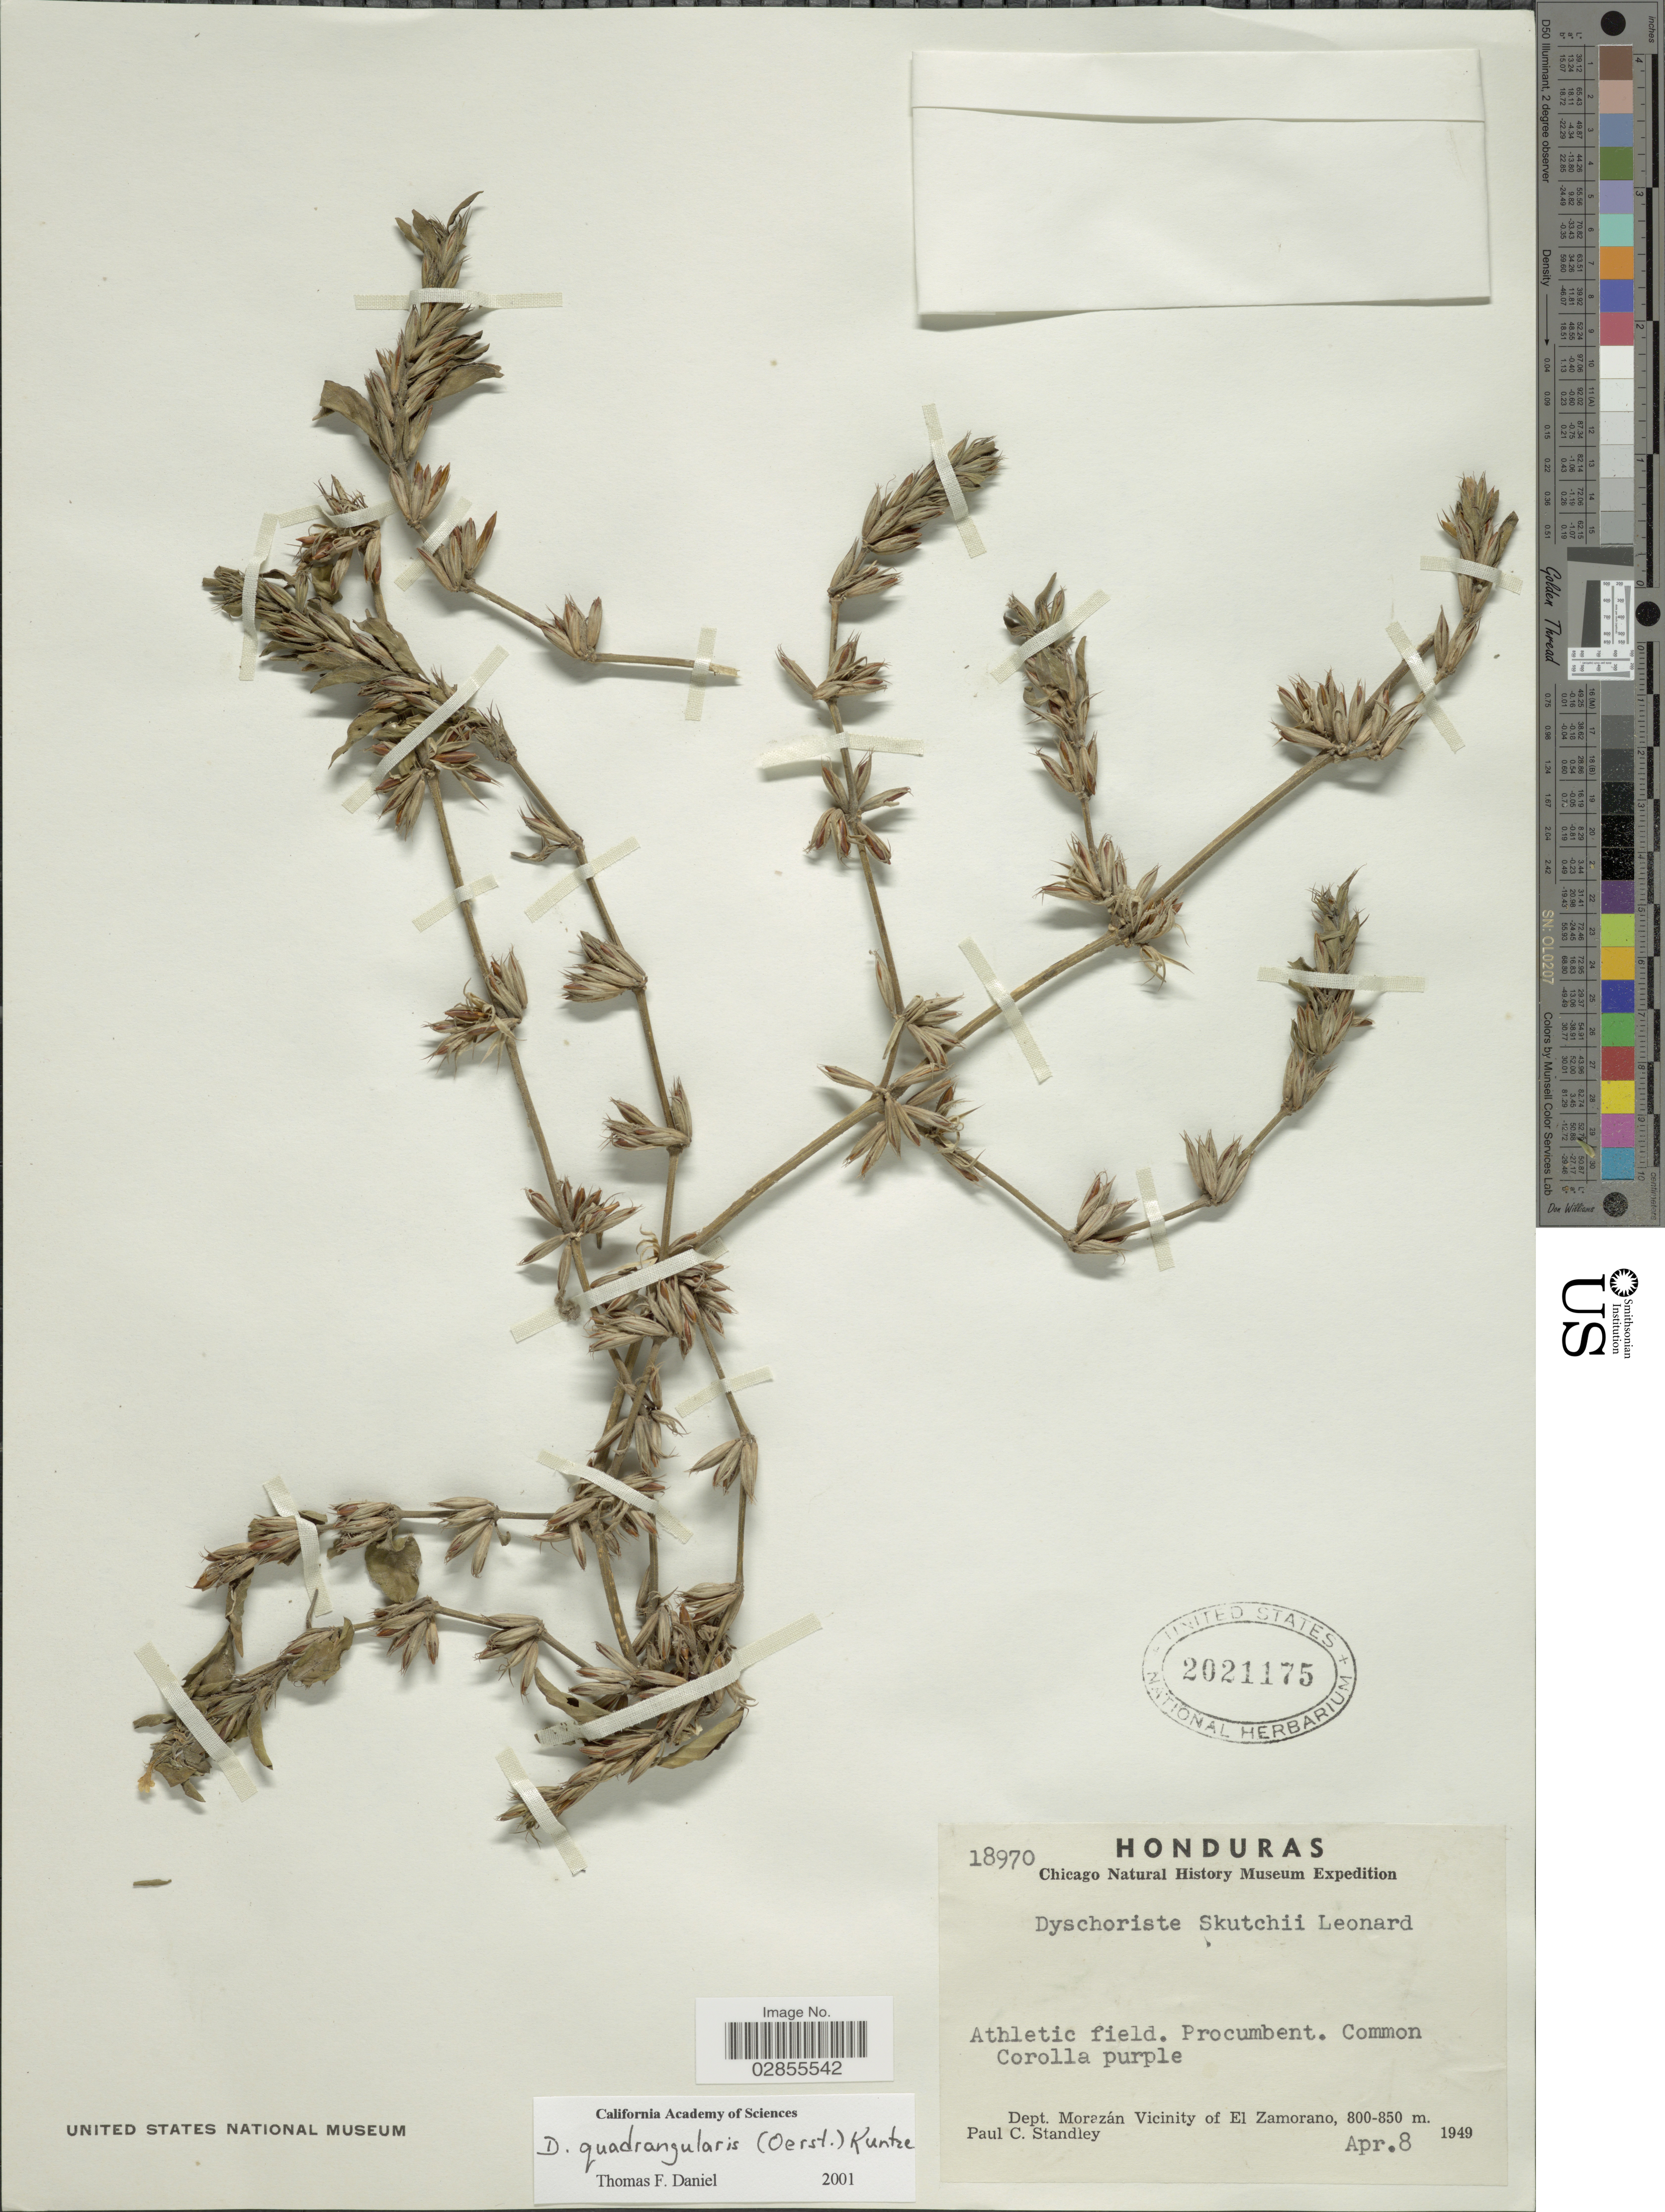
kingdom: Plantae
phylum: Tracheophyta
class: Magnoliopsida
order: Lamiales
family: Acanthaceae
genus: Dyschoriste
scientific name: Dyschoriste quadrangularis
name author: (Oerst.) Kuntze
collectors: P. C. Standley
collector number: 18970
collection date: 1949-04-08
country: Honduras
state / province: Fco. Morazán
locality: Dept. Morazán Vicinity of El Zamorano.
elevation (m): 800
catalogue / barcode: US 2021175